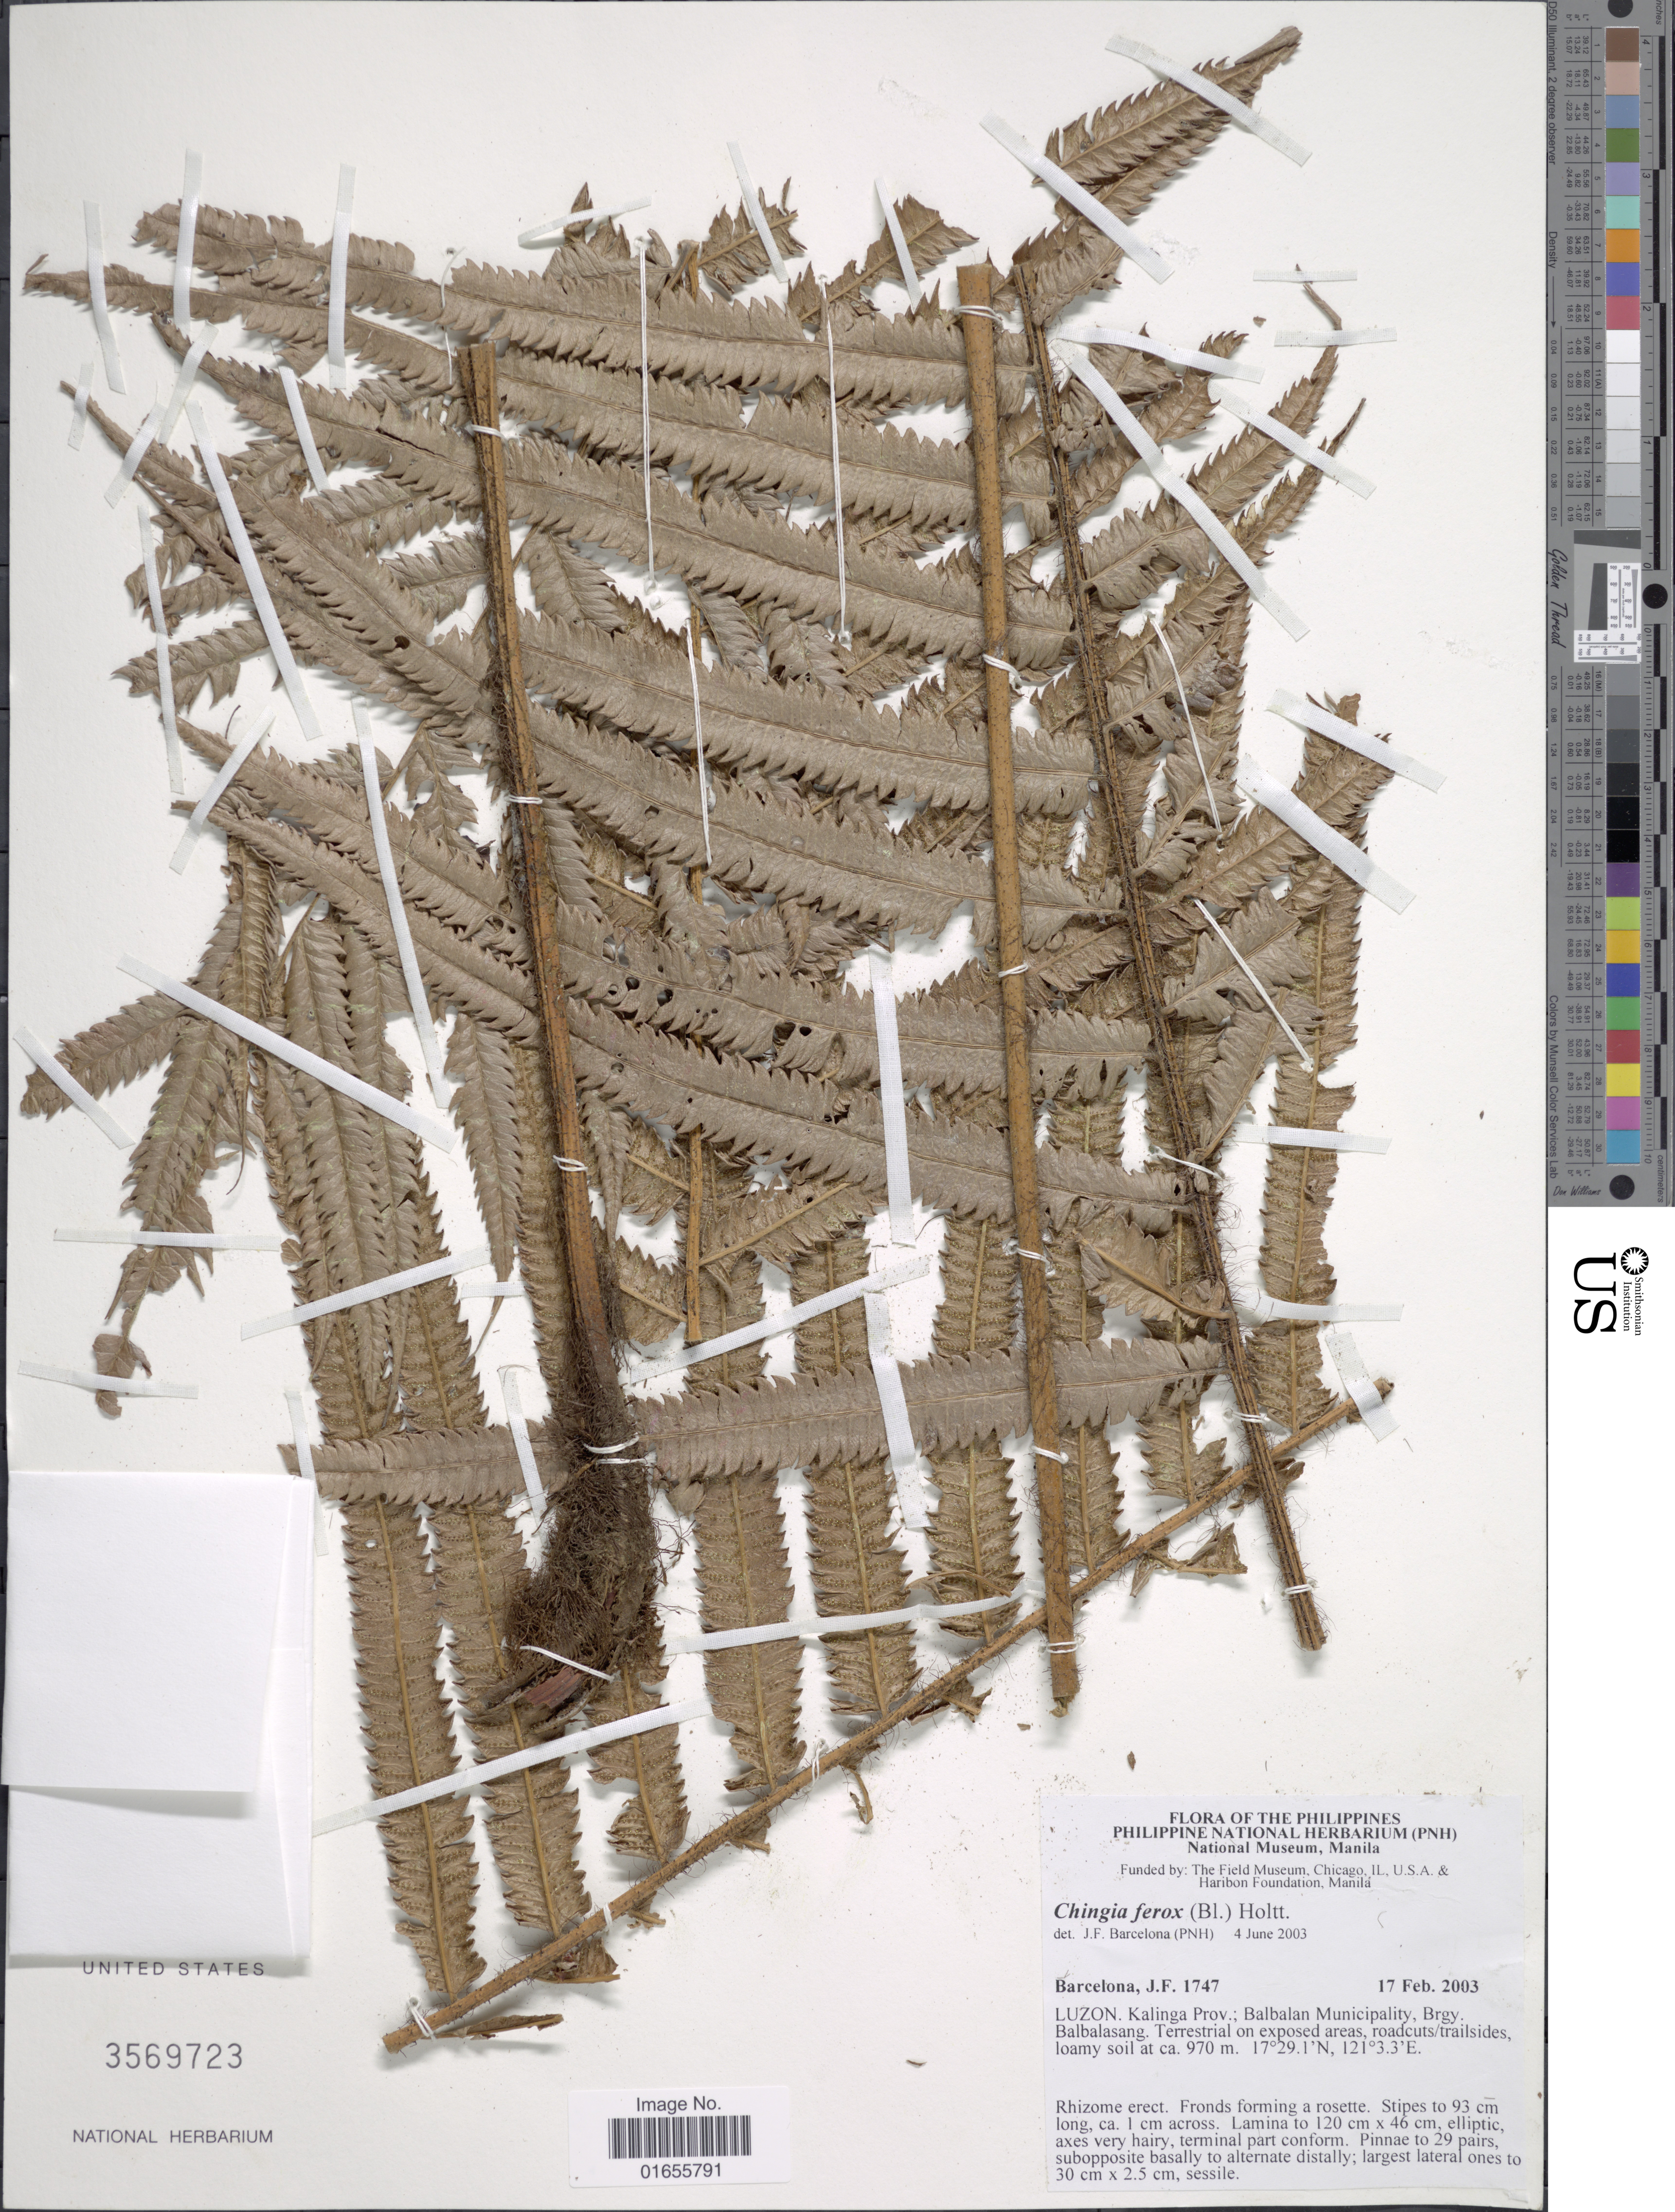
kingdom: Plantae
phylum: Tracheophyta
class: Polypodiopsida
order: Polypodiales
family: Thelypteridaceae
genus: Chingia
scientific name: Chingia ferox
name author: (Blume) Holttum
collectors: J. F. Barcelona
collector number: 1747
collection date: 2003-02-17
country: Philippines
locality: Luzon. Kalinga Prov., : Balbalan Municipality, brgy. Balbalasang. Terrestrial on exposed areas, roadcuts/trailsides, loamy soil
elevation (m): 970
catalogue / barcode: US 3569723